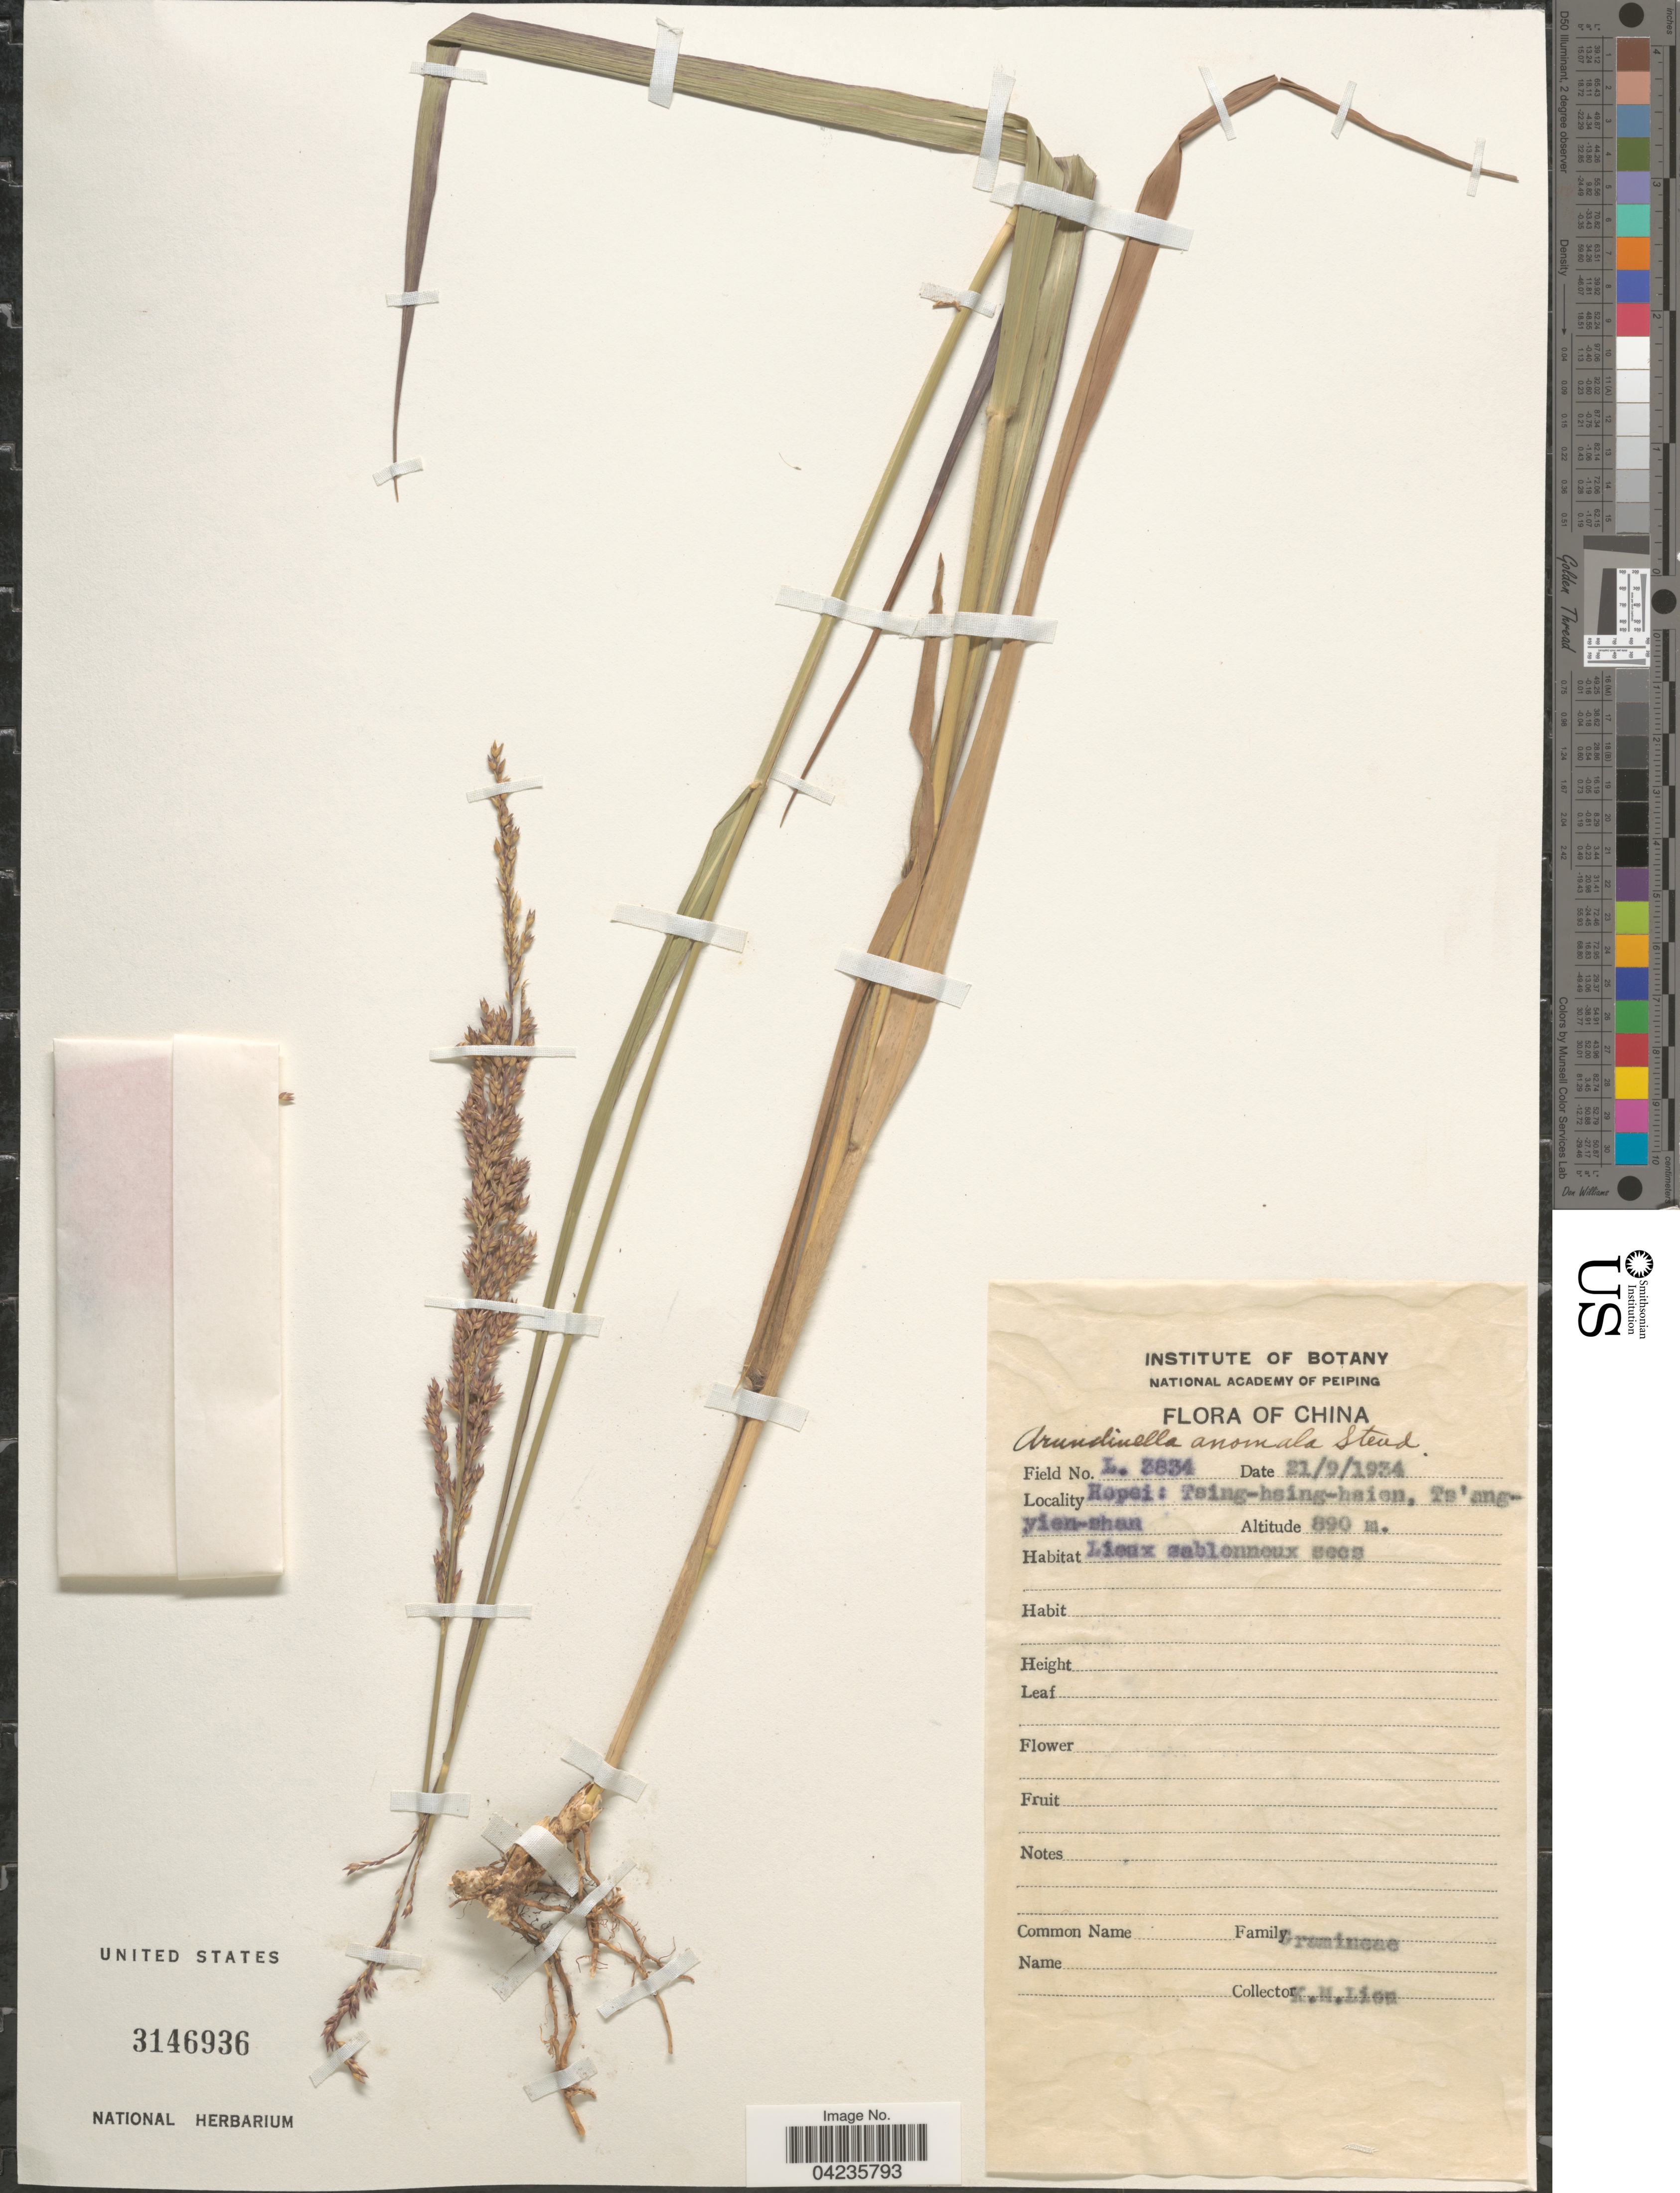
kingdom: Plantae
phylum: Tracheophyta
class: Liliopsida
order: Poales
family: Poaceae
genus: Arundinella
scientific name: Arundinella hirta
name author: (Thunb.) Tanaka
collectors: K. M. Liou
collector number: L3834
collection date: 1934-09-21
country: China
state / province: Hebei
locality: Hopei: Tsing-hsing-hsien, Ts'ang-yien-shan.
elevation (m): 890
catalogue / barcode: US 3146936